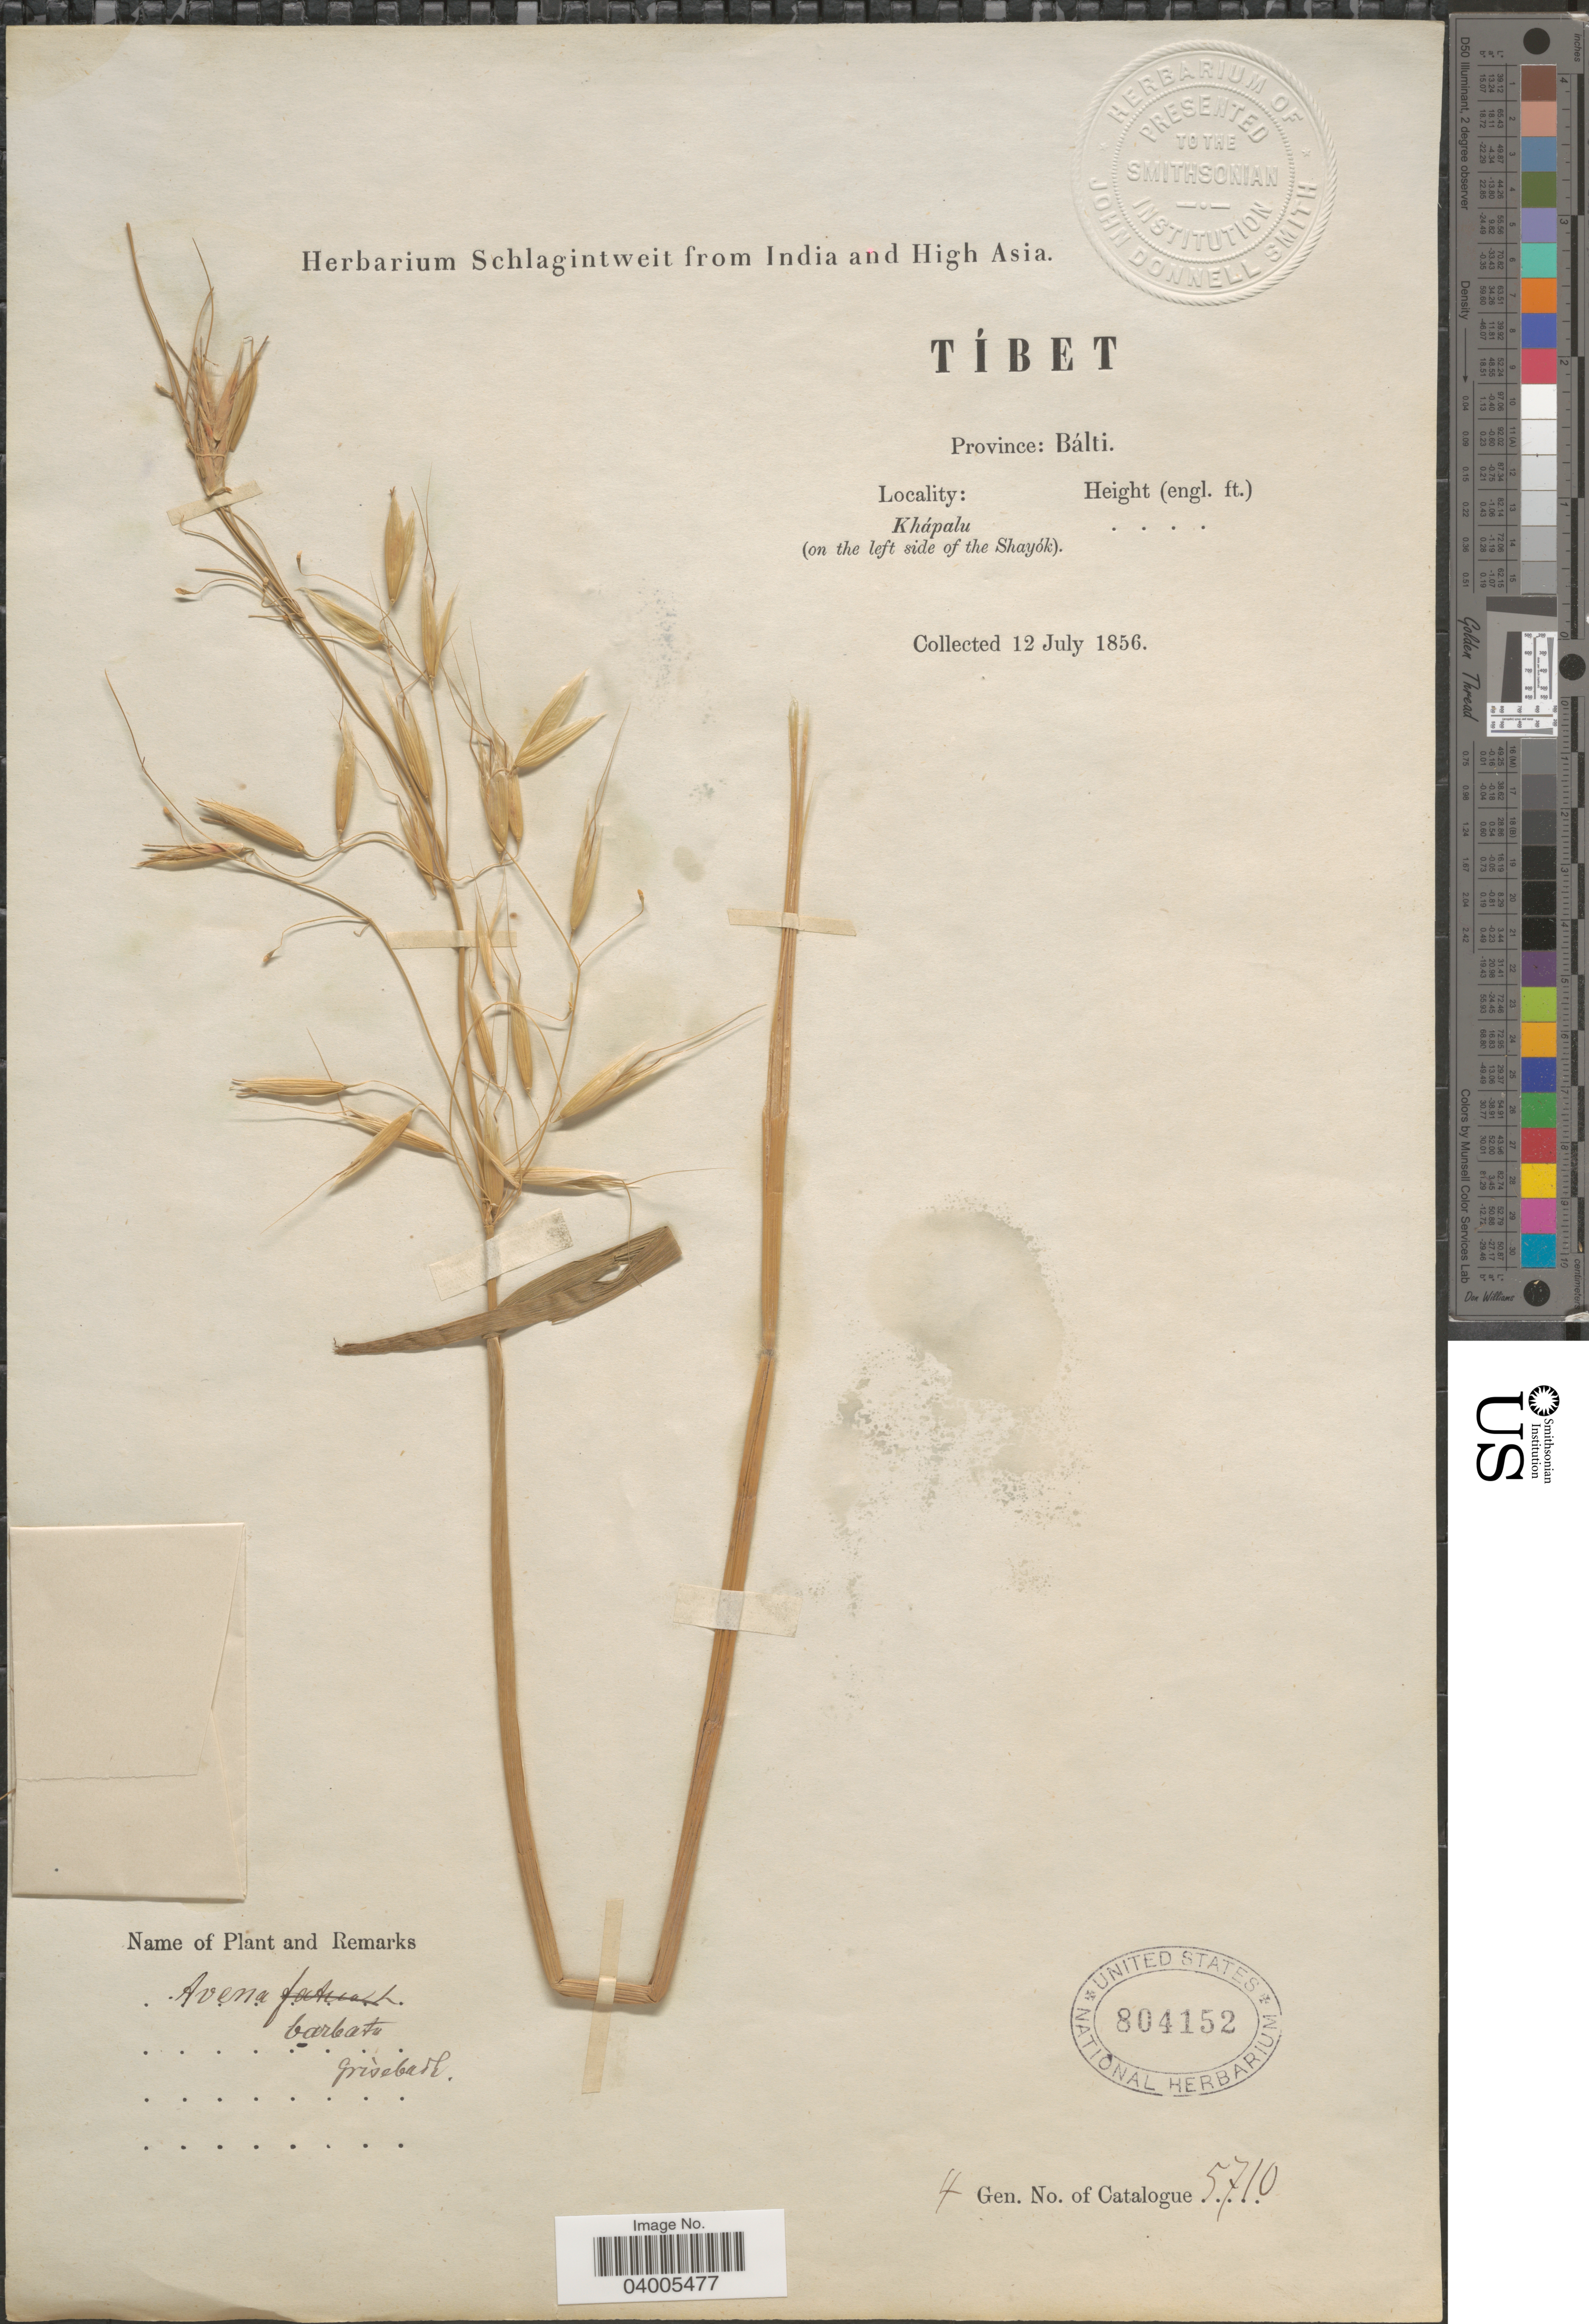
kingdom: Plantae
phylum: Tracheophyta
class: Liliopsida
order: Poales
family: Poaceae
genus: Avena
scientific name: Avena barbata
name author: Pott ex Link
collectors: ex herb. Schlagintweit from India and High Asia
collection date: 1856-07-12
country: China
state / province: Xizang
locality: Tíbet. Province: Bálti. Khápalu (on the left side of the Shayók).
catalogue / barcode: US 804152